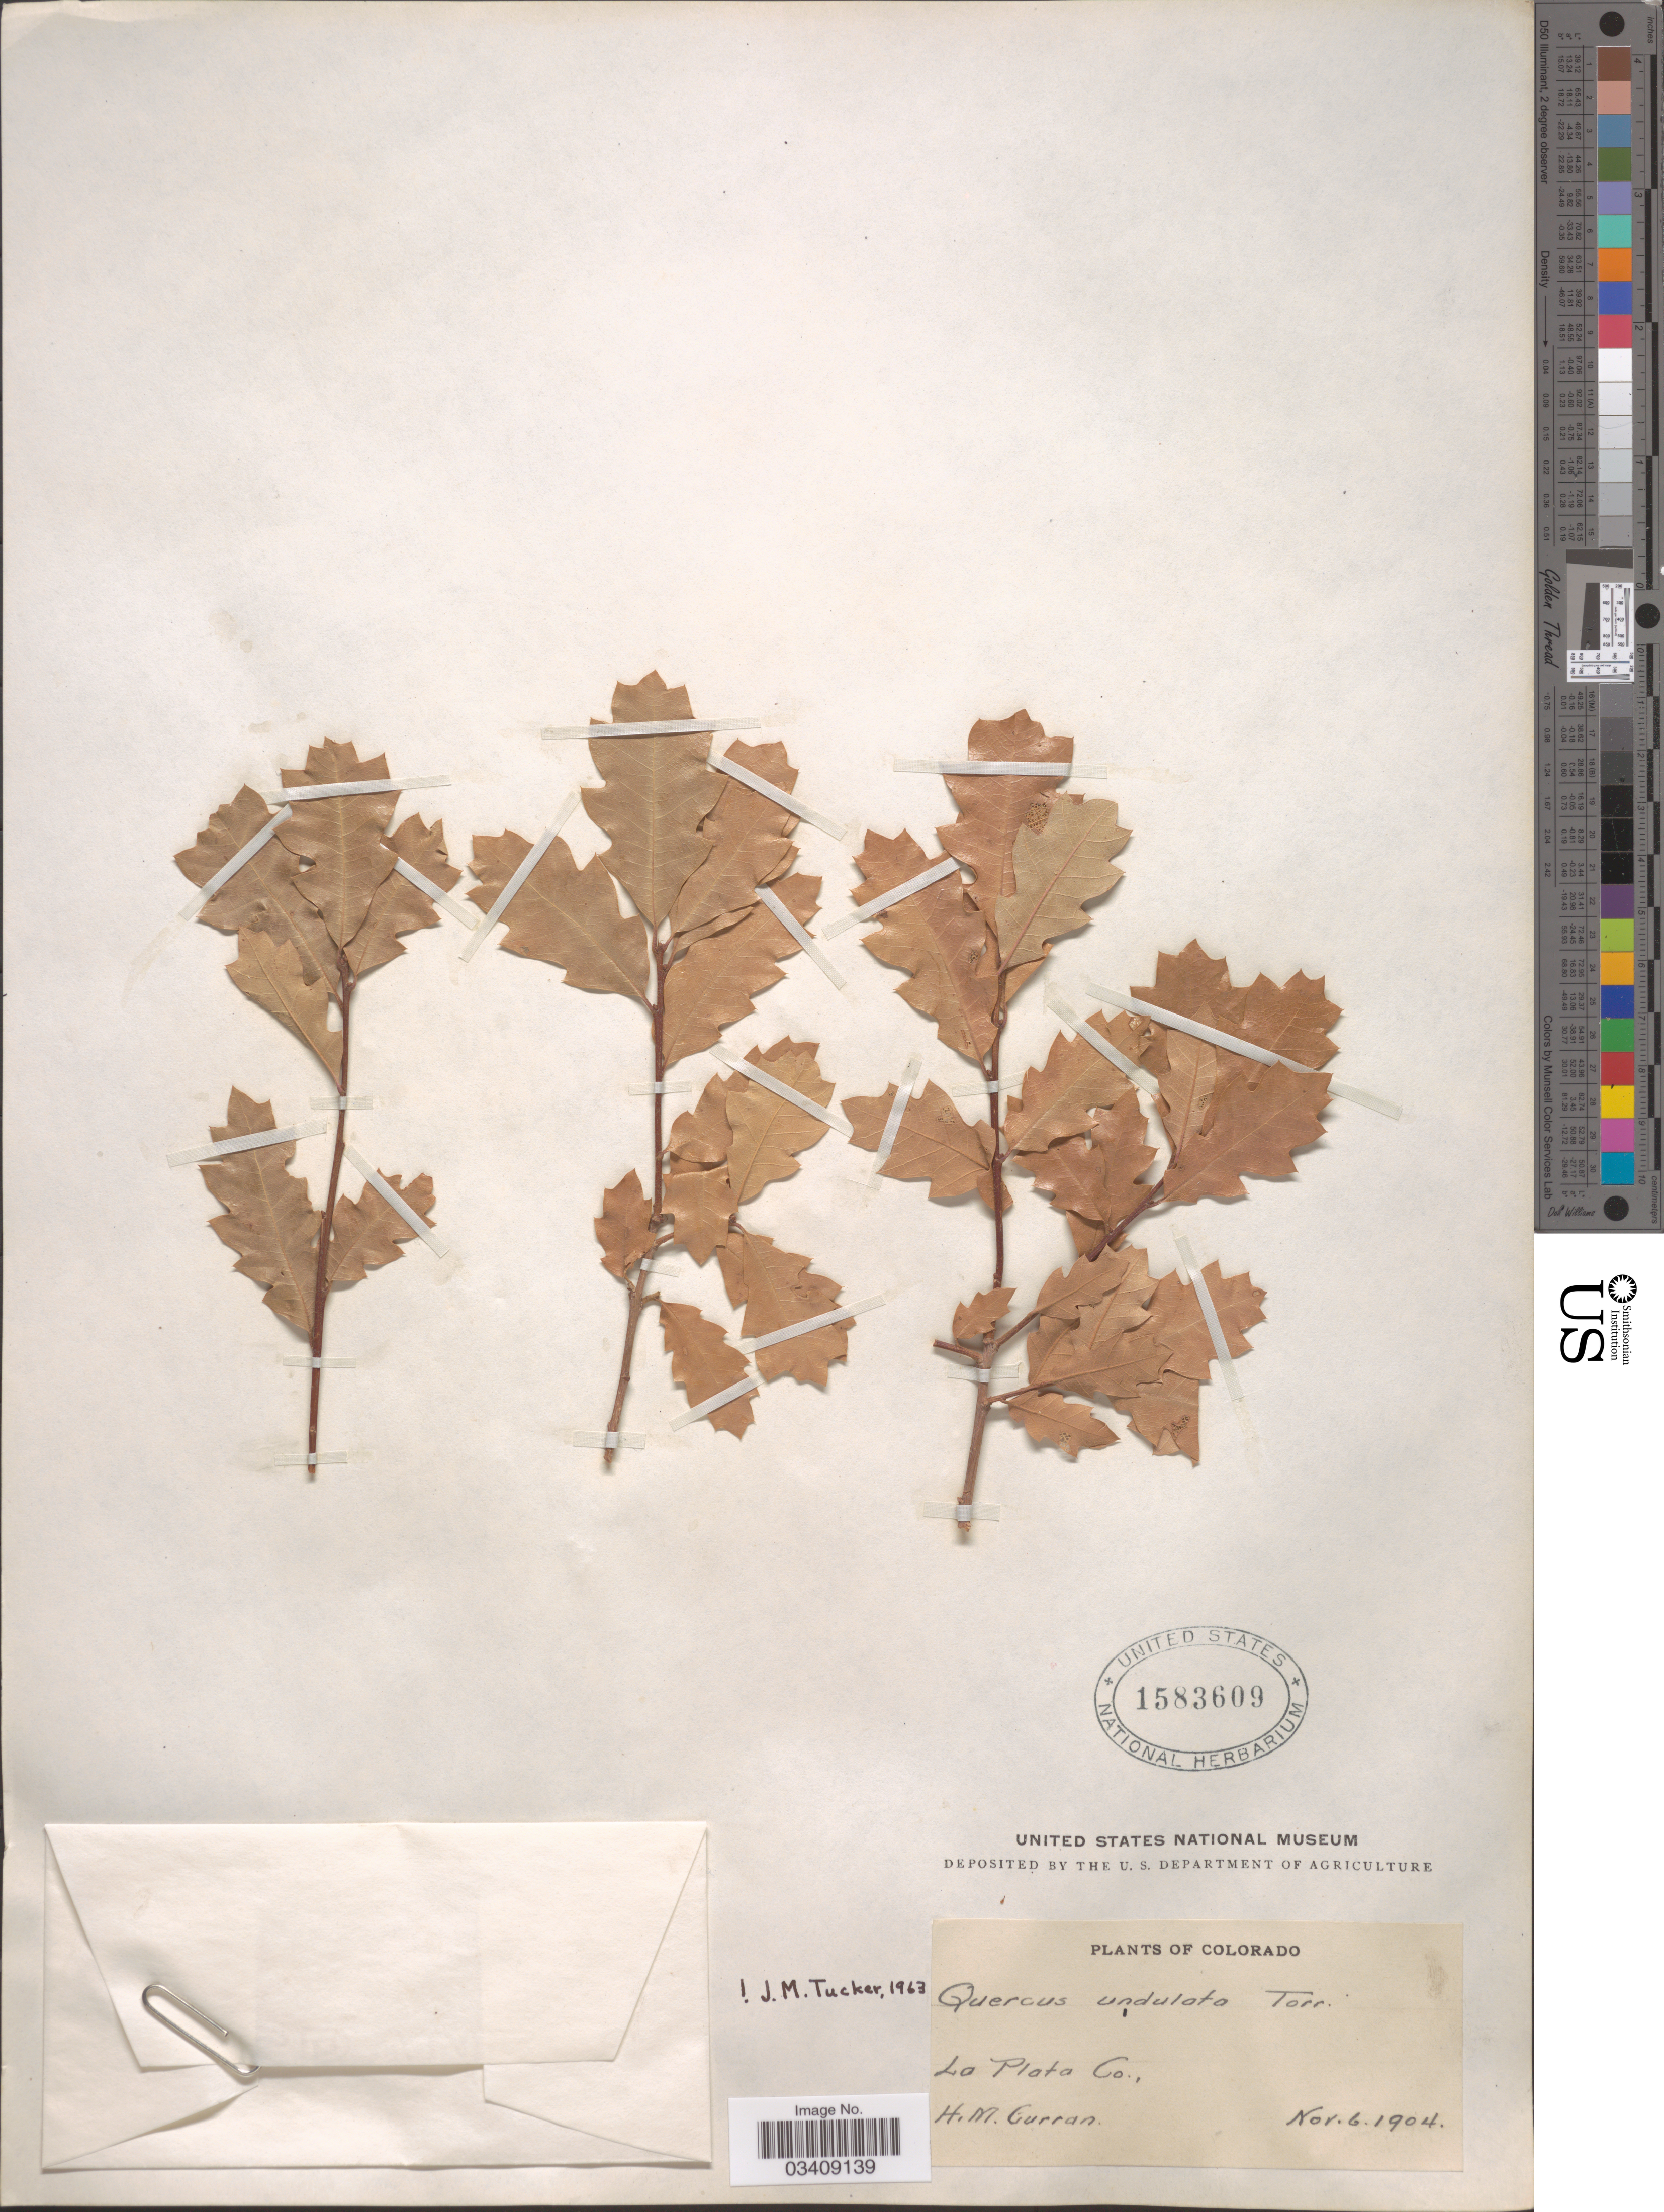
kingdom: Plantae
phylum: Tracheophyta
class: Magnoliopsida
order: Fagales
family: Fagaceae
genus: Quercus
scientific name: Quercus undulata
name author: Torr.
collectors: H. M. Curran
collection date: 1904-11-06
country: United States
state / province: Colorado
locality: La Plata Co.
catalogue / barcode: US 1583609